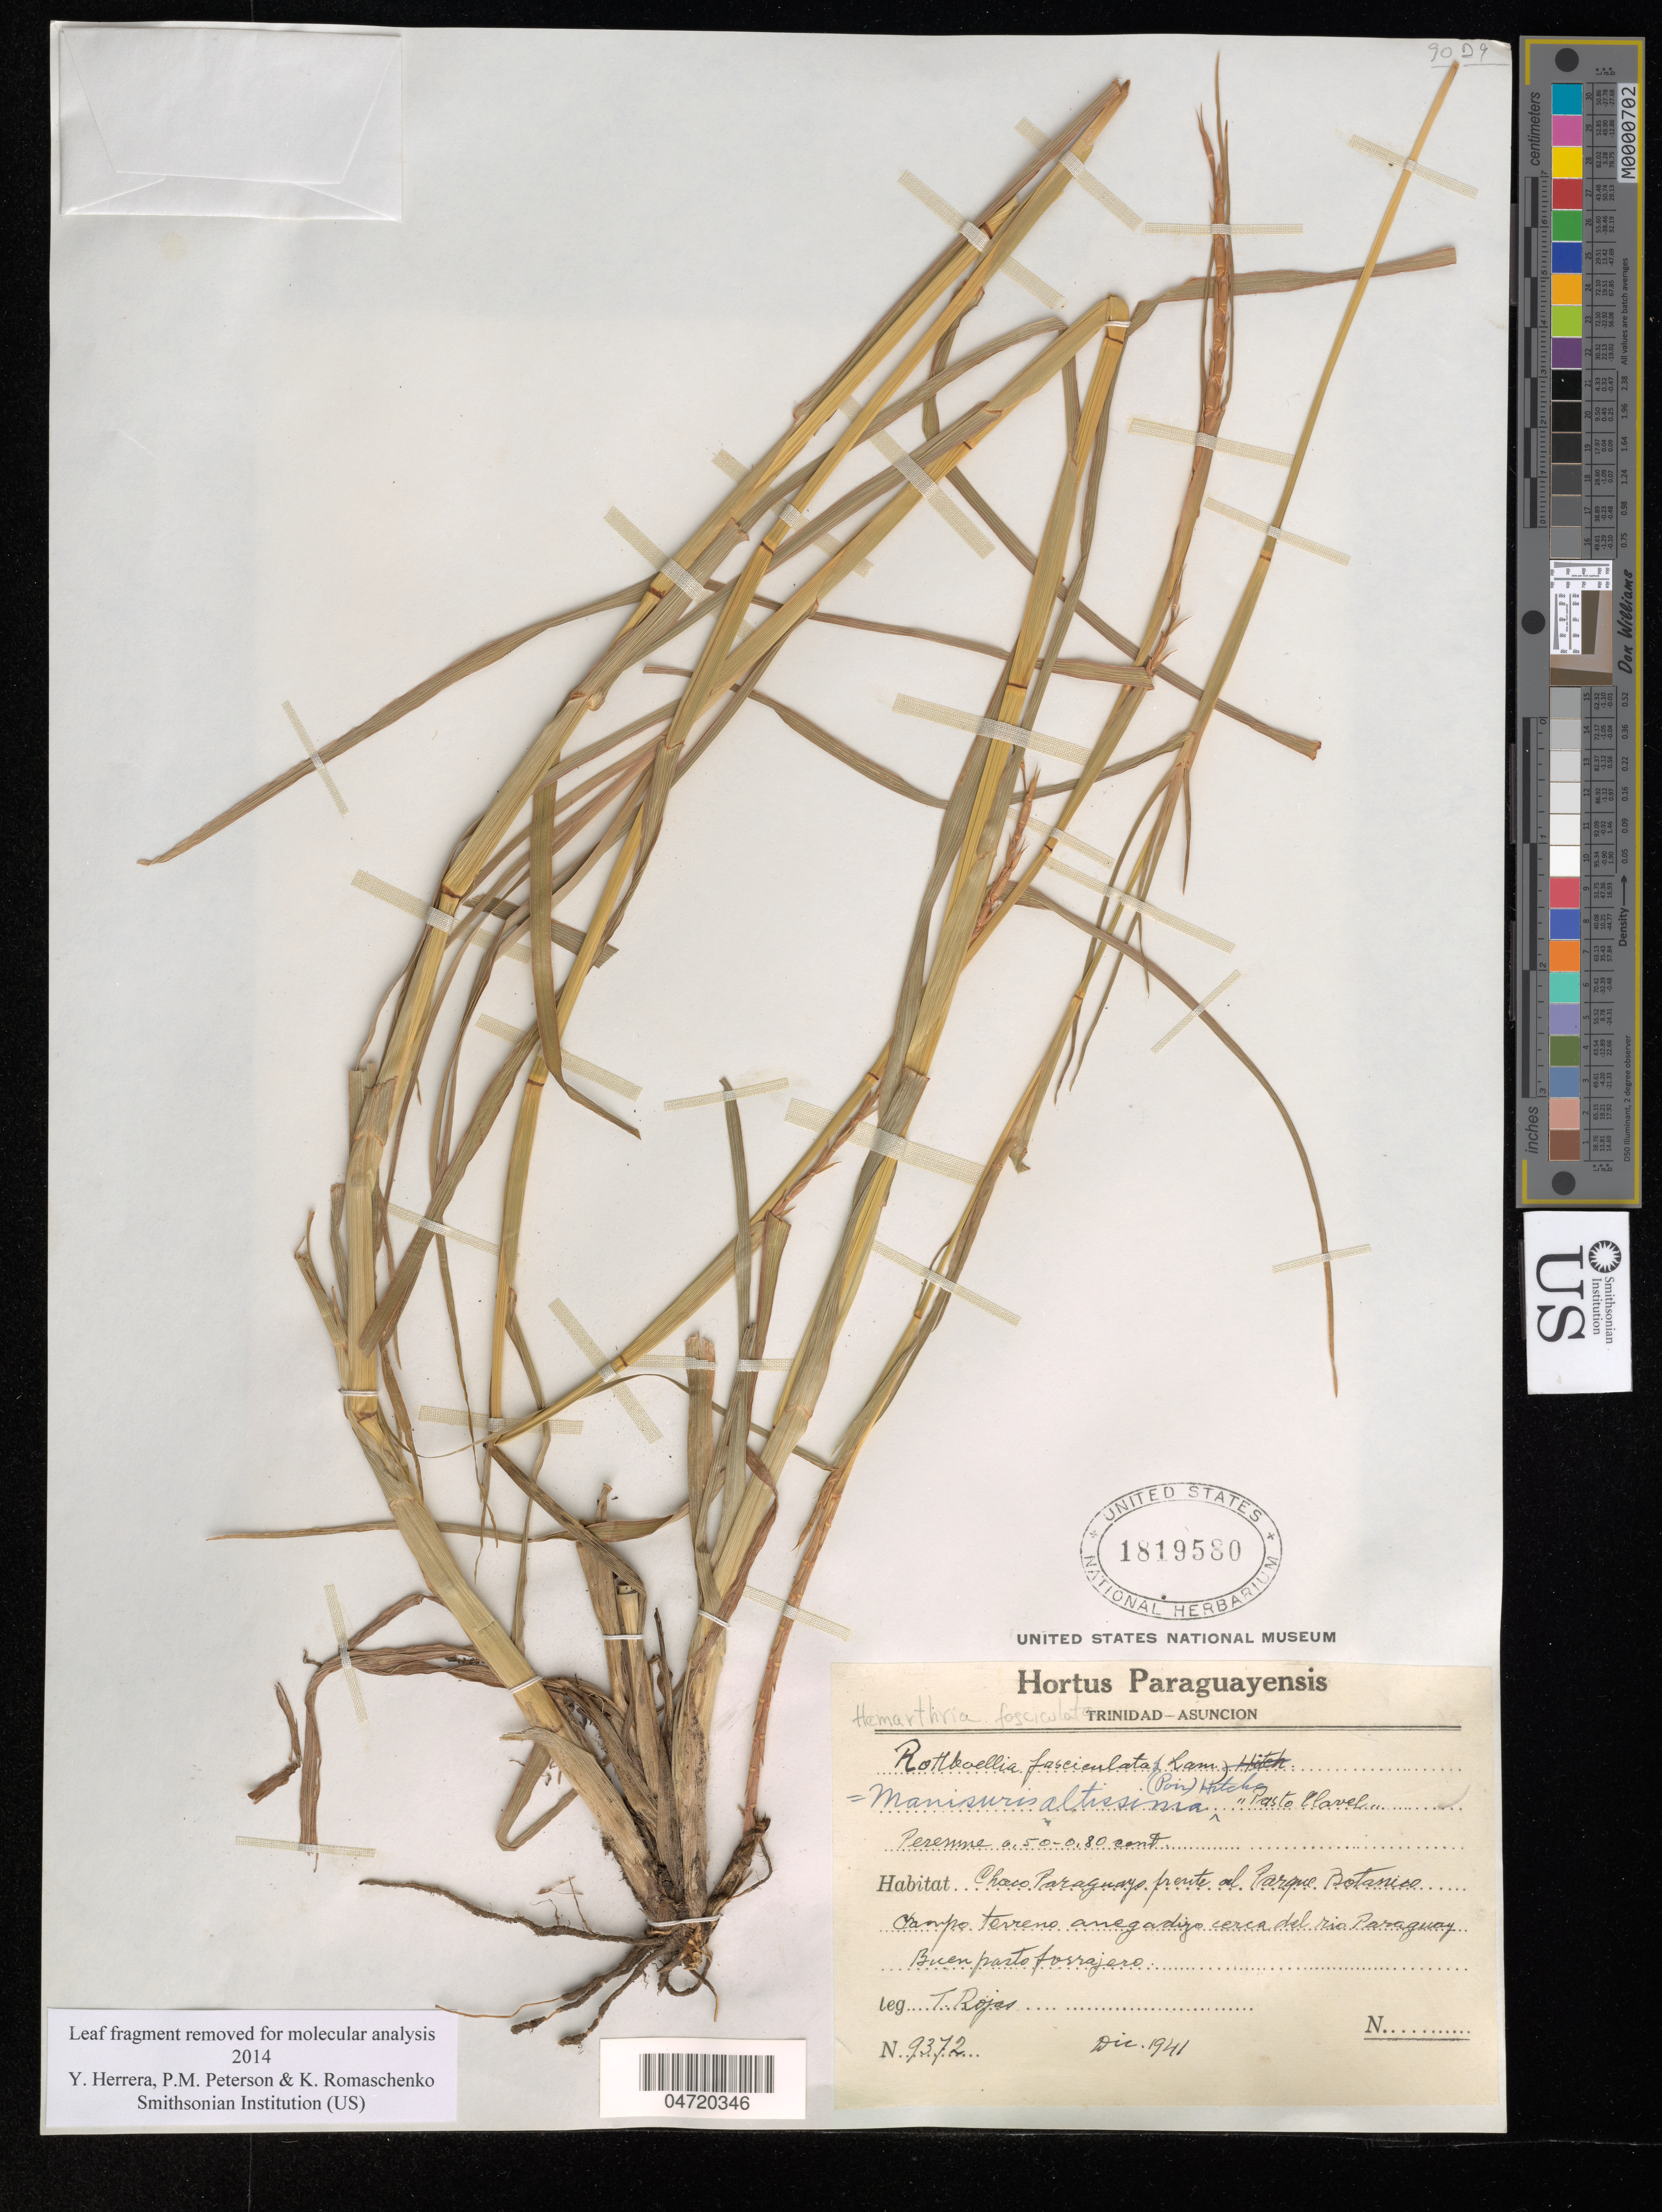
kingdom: Plantae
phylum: Tracheophyta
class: Liliopsida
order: Poales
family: Poaceae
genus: Hemarthria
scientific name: Hemarthria fasciculata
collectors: T. Rojas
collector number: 9372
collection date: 1941-12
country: Paraguay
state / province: Asuncion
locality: Chaco Paraguayo frente al Parque Botanico Campo terreno anegadizo cerca del rio Paraguay. Buen parto forrajaro.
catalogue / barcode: US 1819580